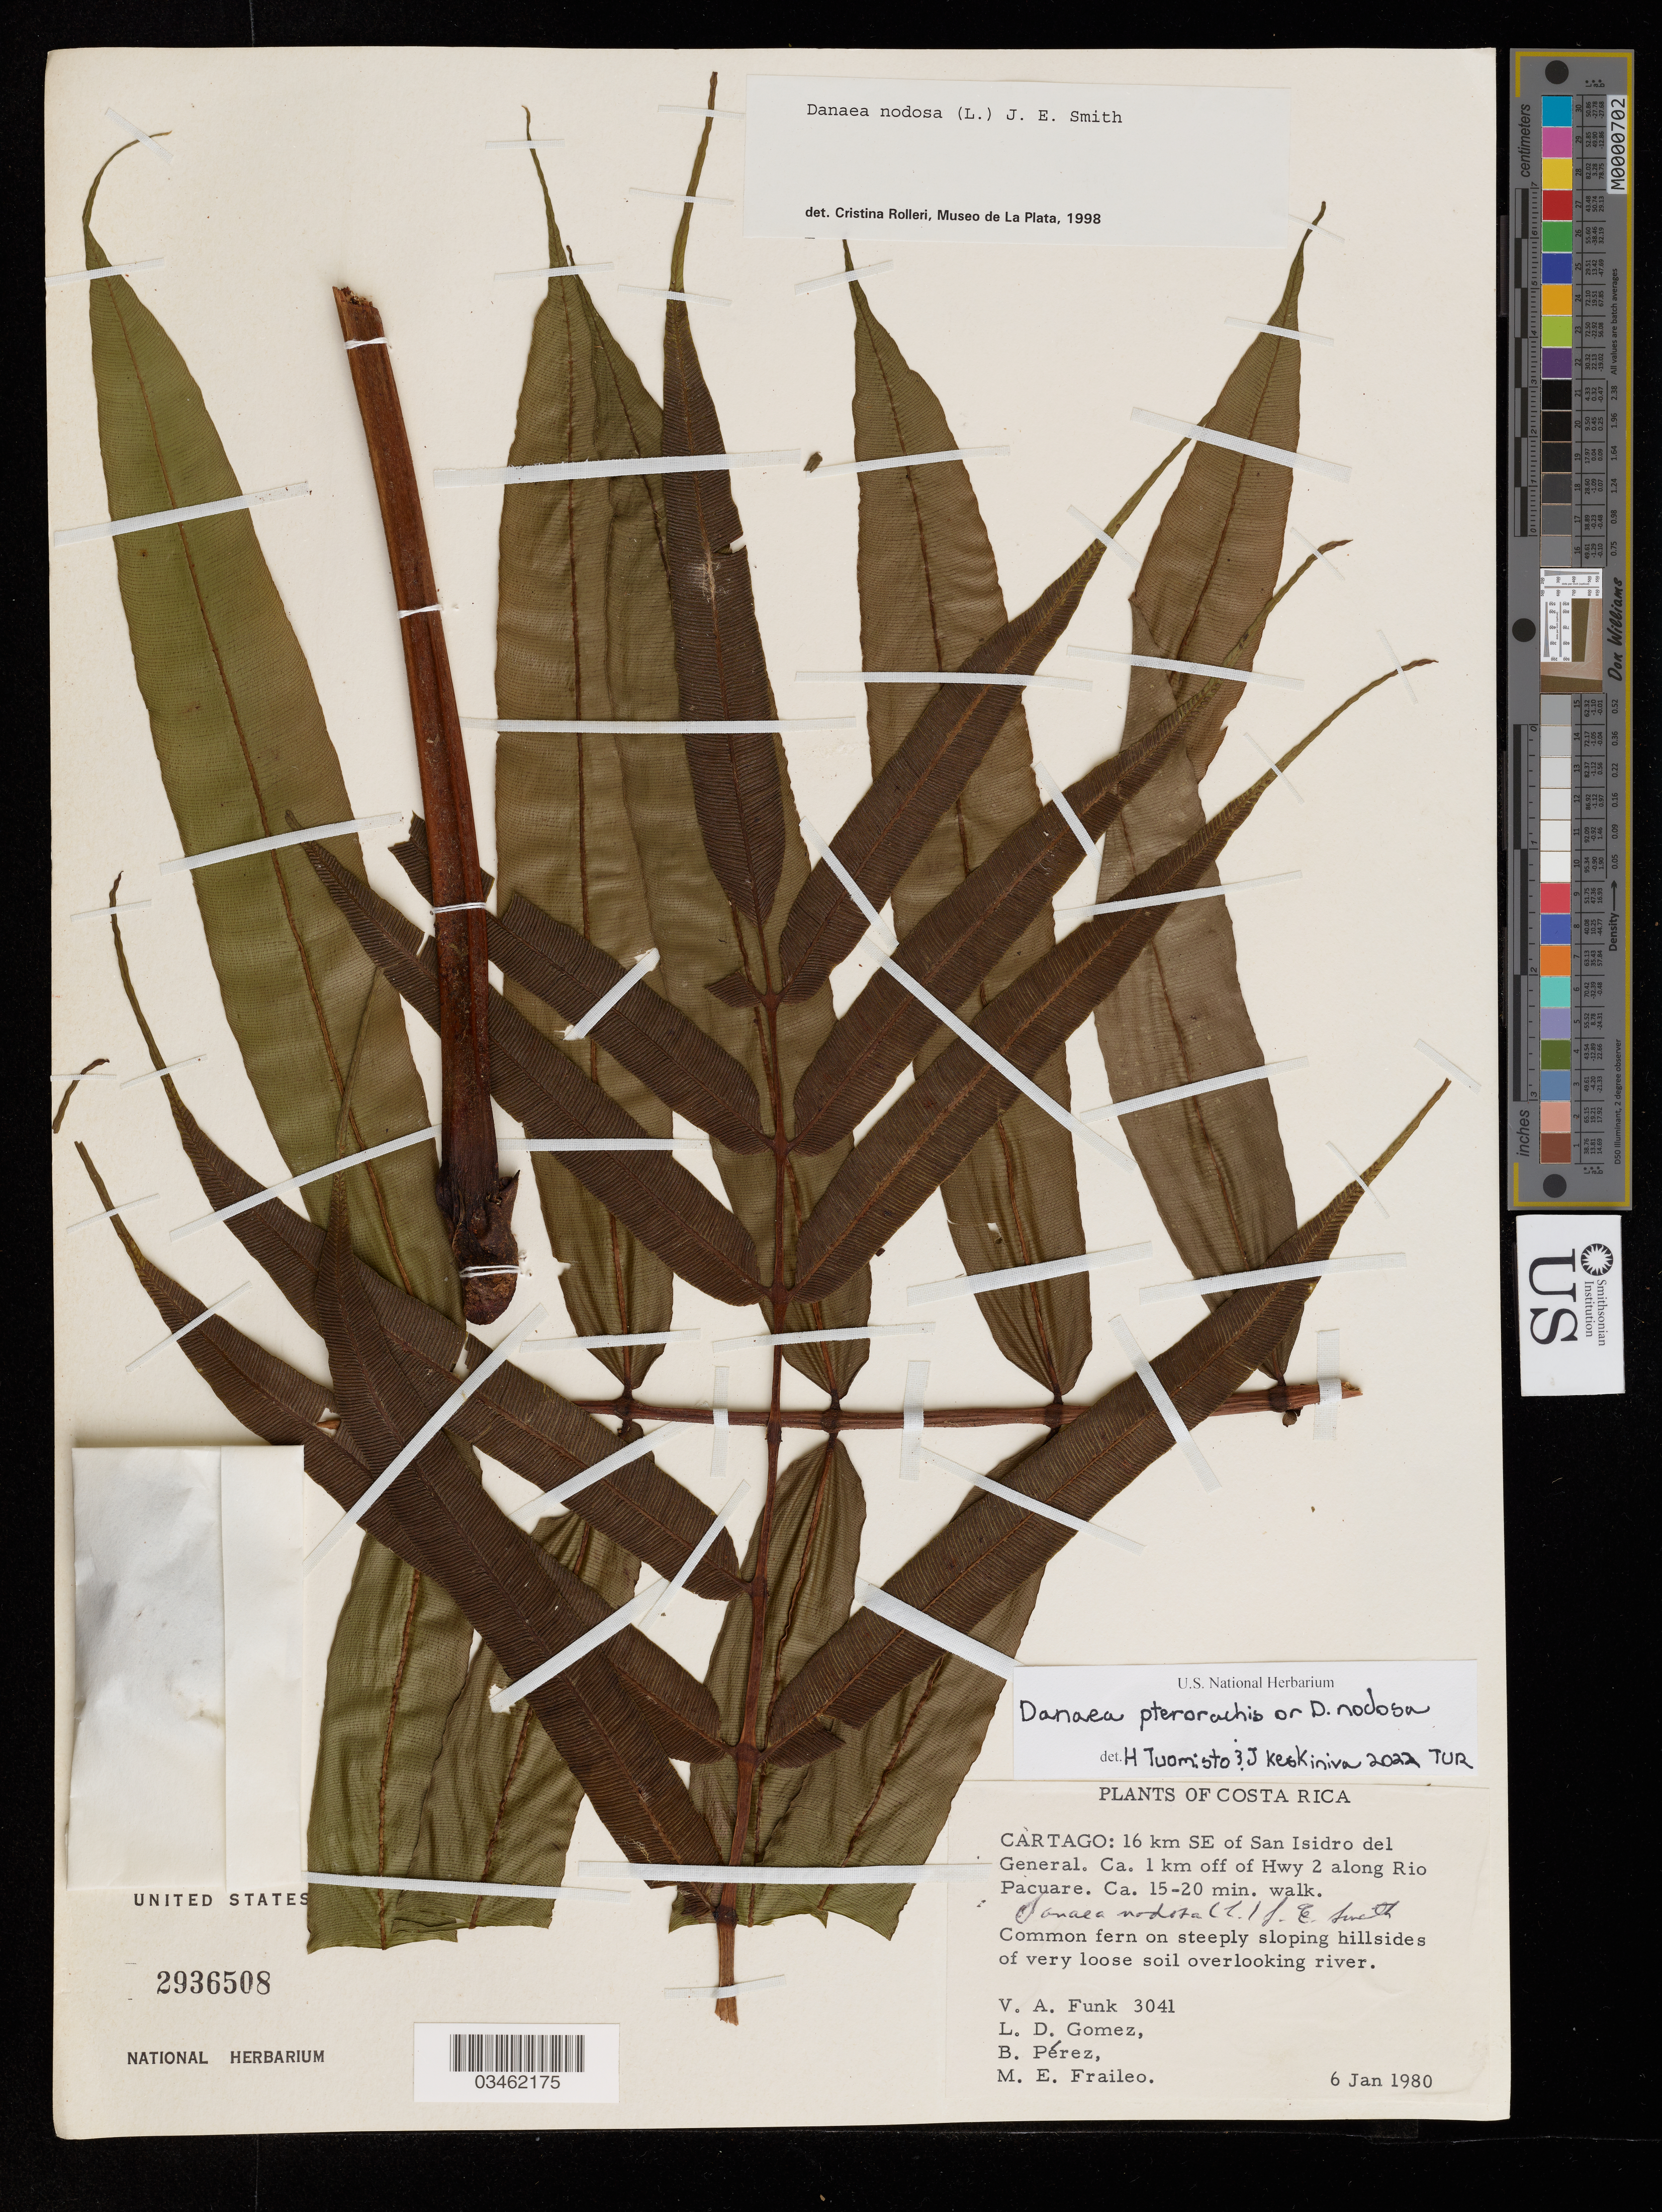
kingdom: Plantae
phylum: Tracheophyta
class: Polypodiopsida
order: Marattiales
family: Marattiaceae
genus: Danaea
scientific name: Danaea nodosa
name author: (L.) Sm.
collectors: V. Funk, L. Gomez, B. Pérez & M. Fraileo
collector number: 3041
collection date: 1980-01-06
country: Costa Rica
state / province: Cartago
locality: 16 km SE of San Isidro del General. Ca. 1 km off of Hwy 2 along Rio Pacuare. Ca. 15-20 min. walk. On steeply sloping hillsides of very loose soil overlooking river.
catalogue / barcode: US 2936508